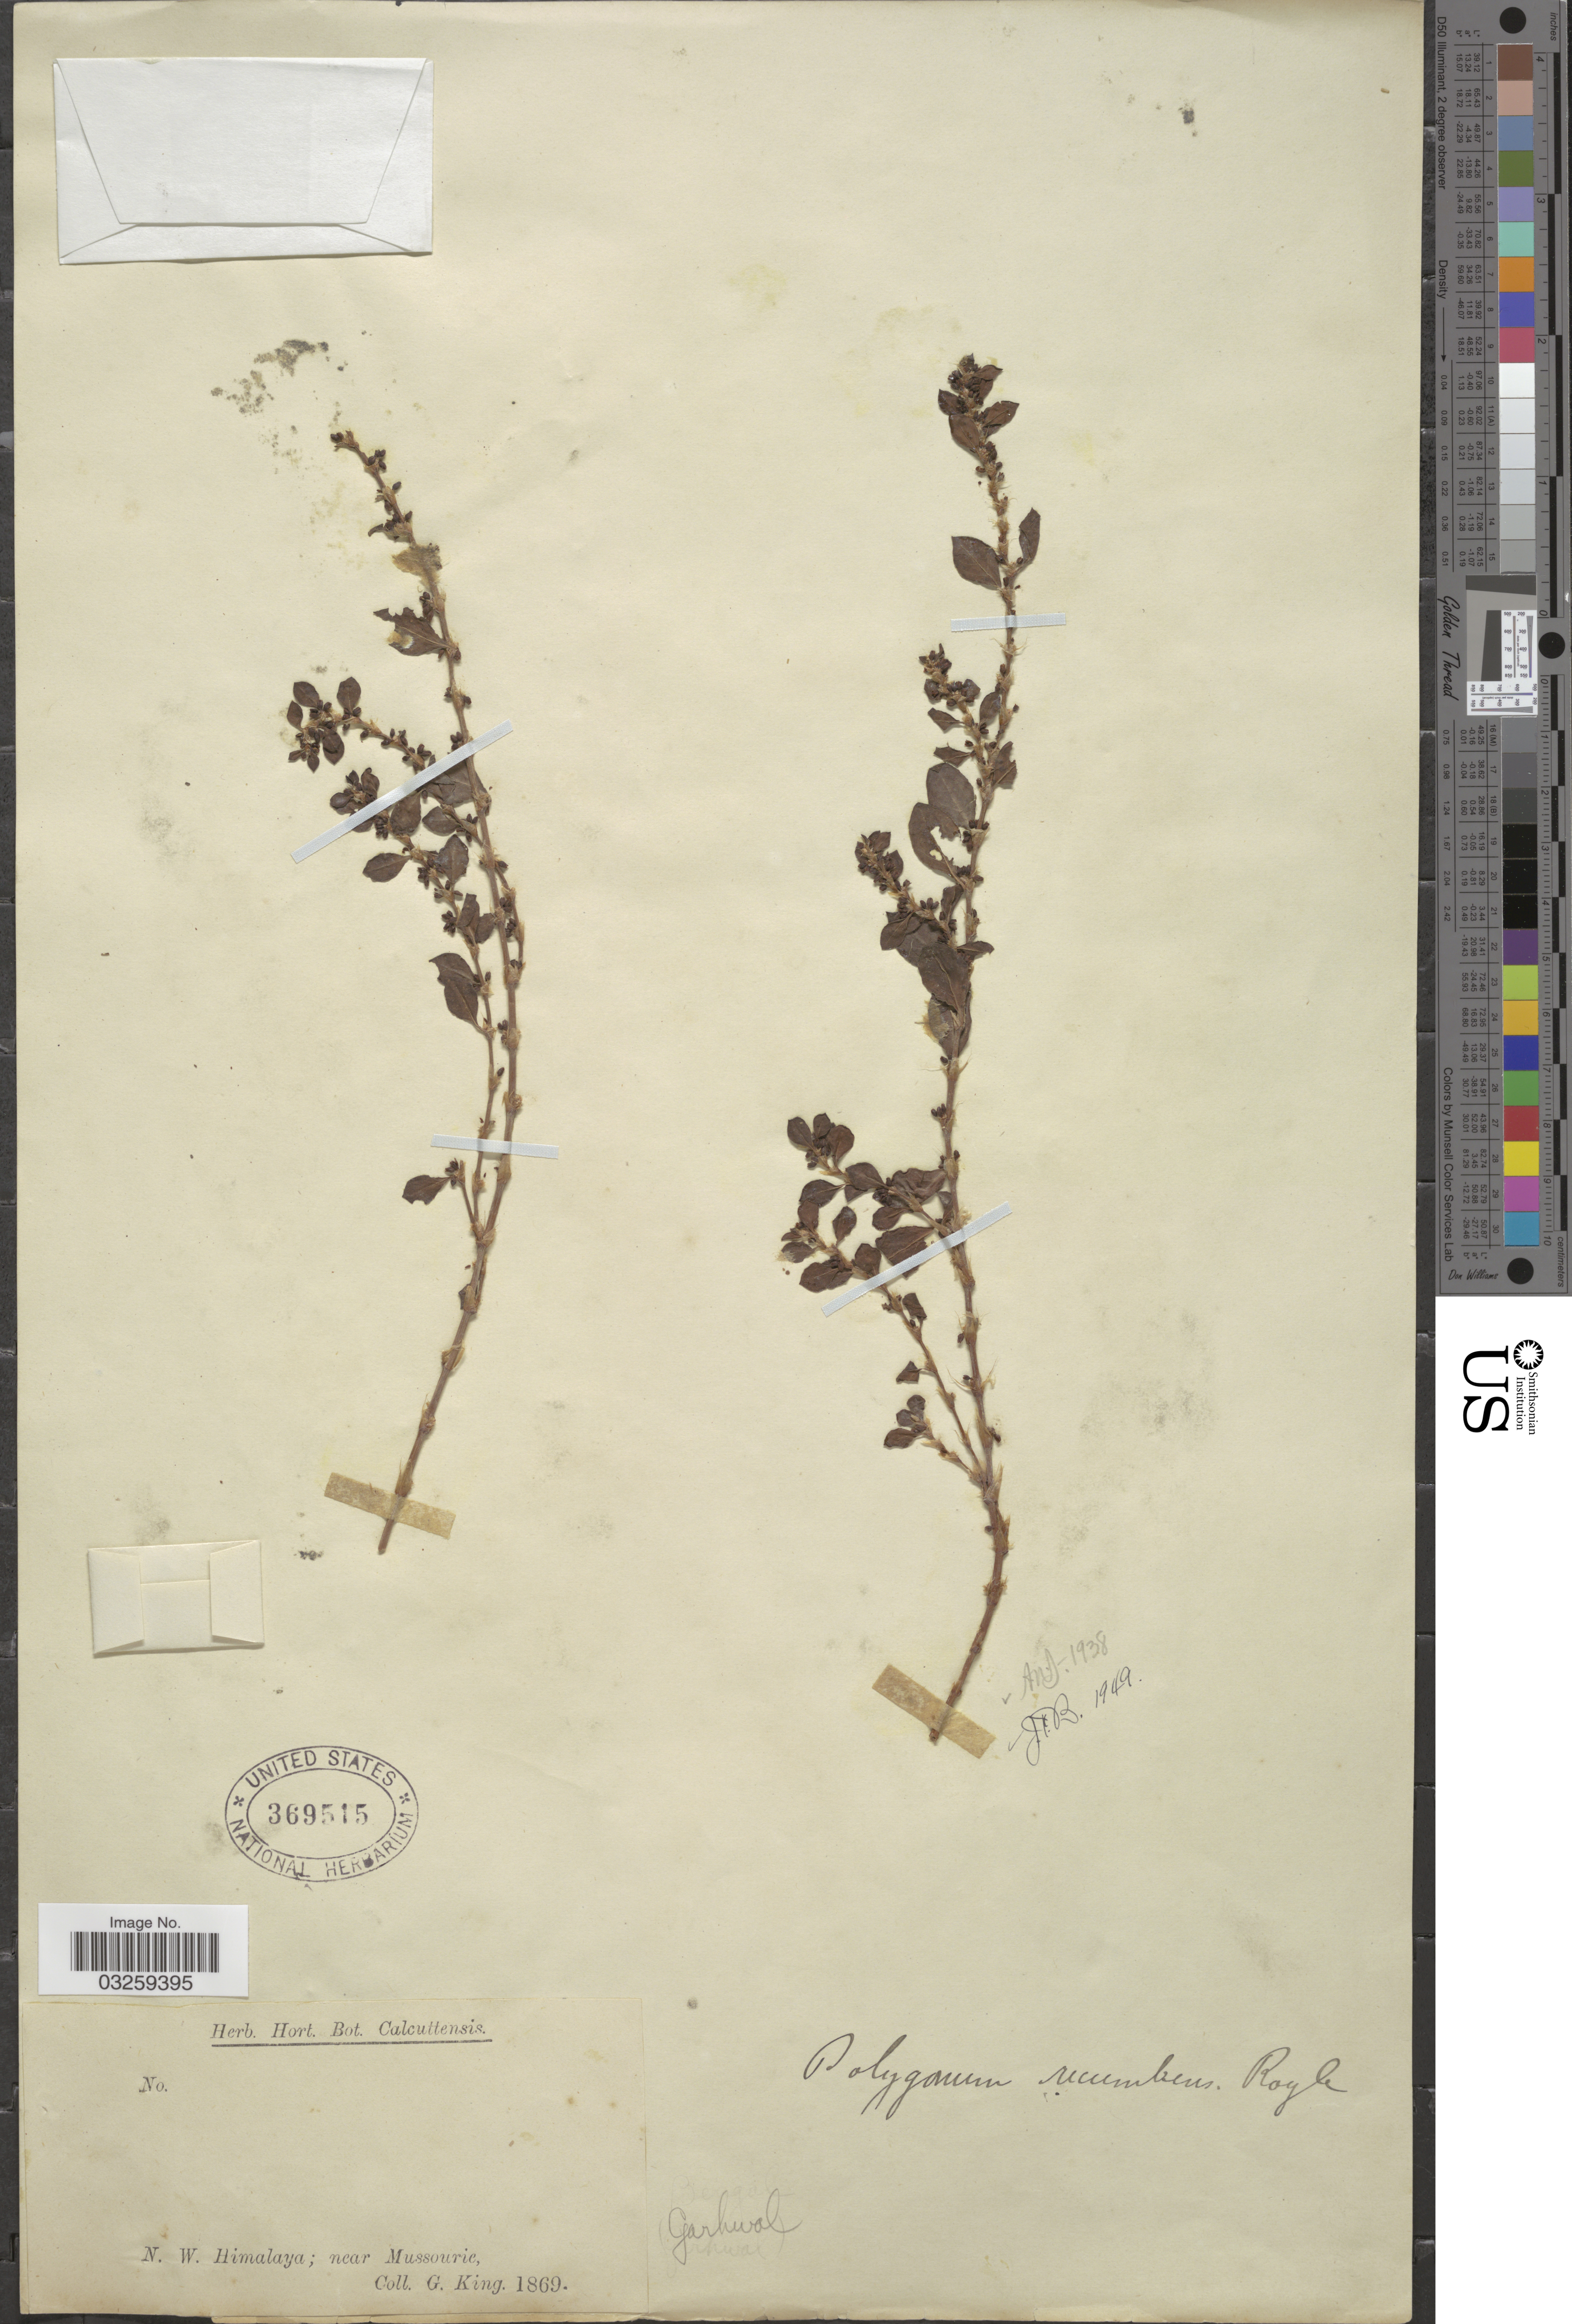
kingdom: Plantae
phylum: Tracheophyta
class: Magnoliopsida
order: Caryophyllales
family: Polygonaceae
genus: Polygonum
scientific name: Polygonum recumbens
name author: Royle ex Bab.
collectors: G. King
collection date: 1869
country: India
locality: N. W. Himalaya; near Mussourie. Garhwal.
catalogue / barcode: US 369515